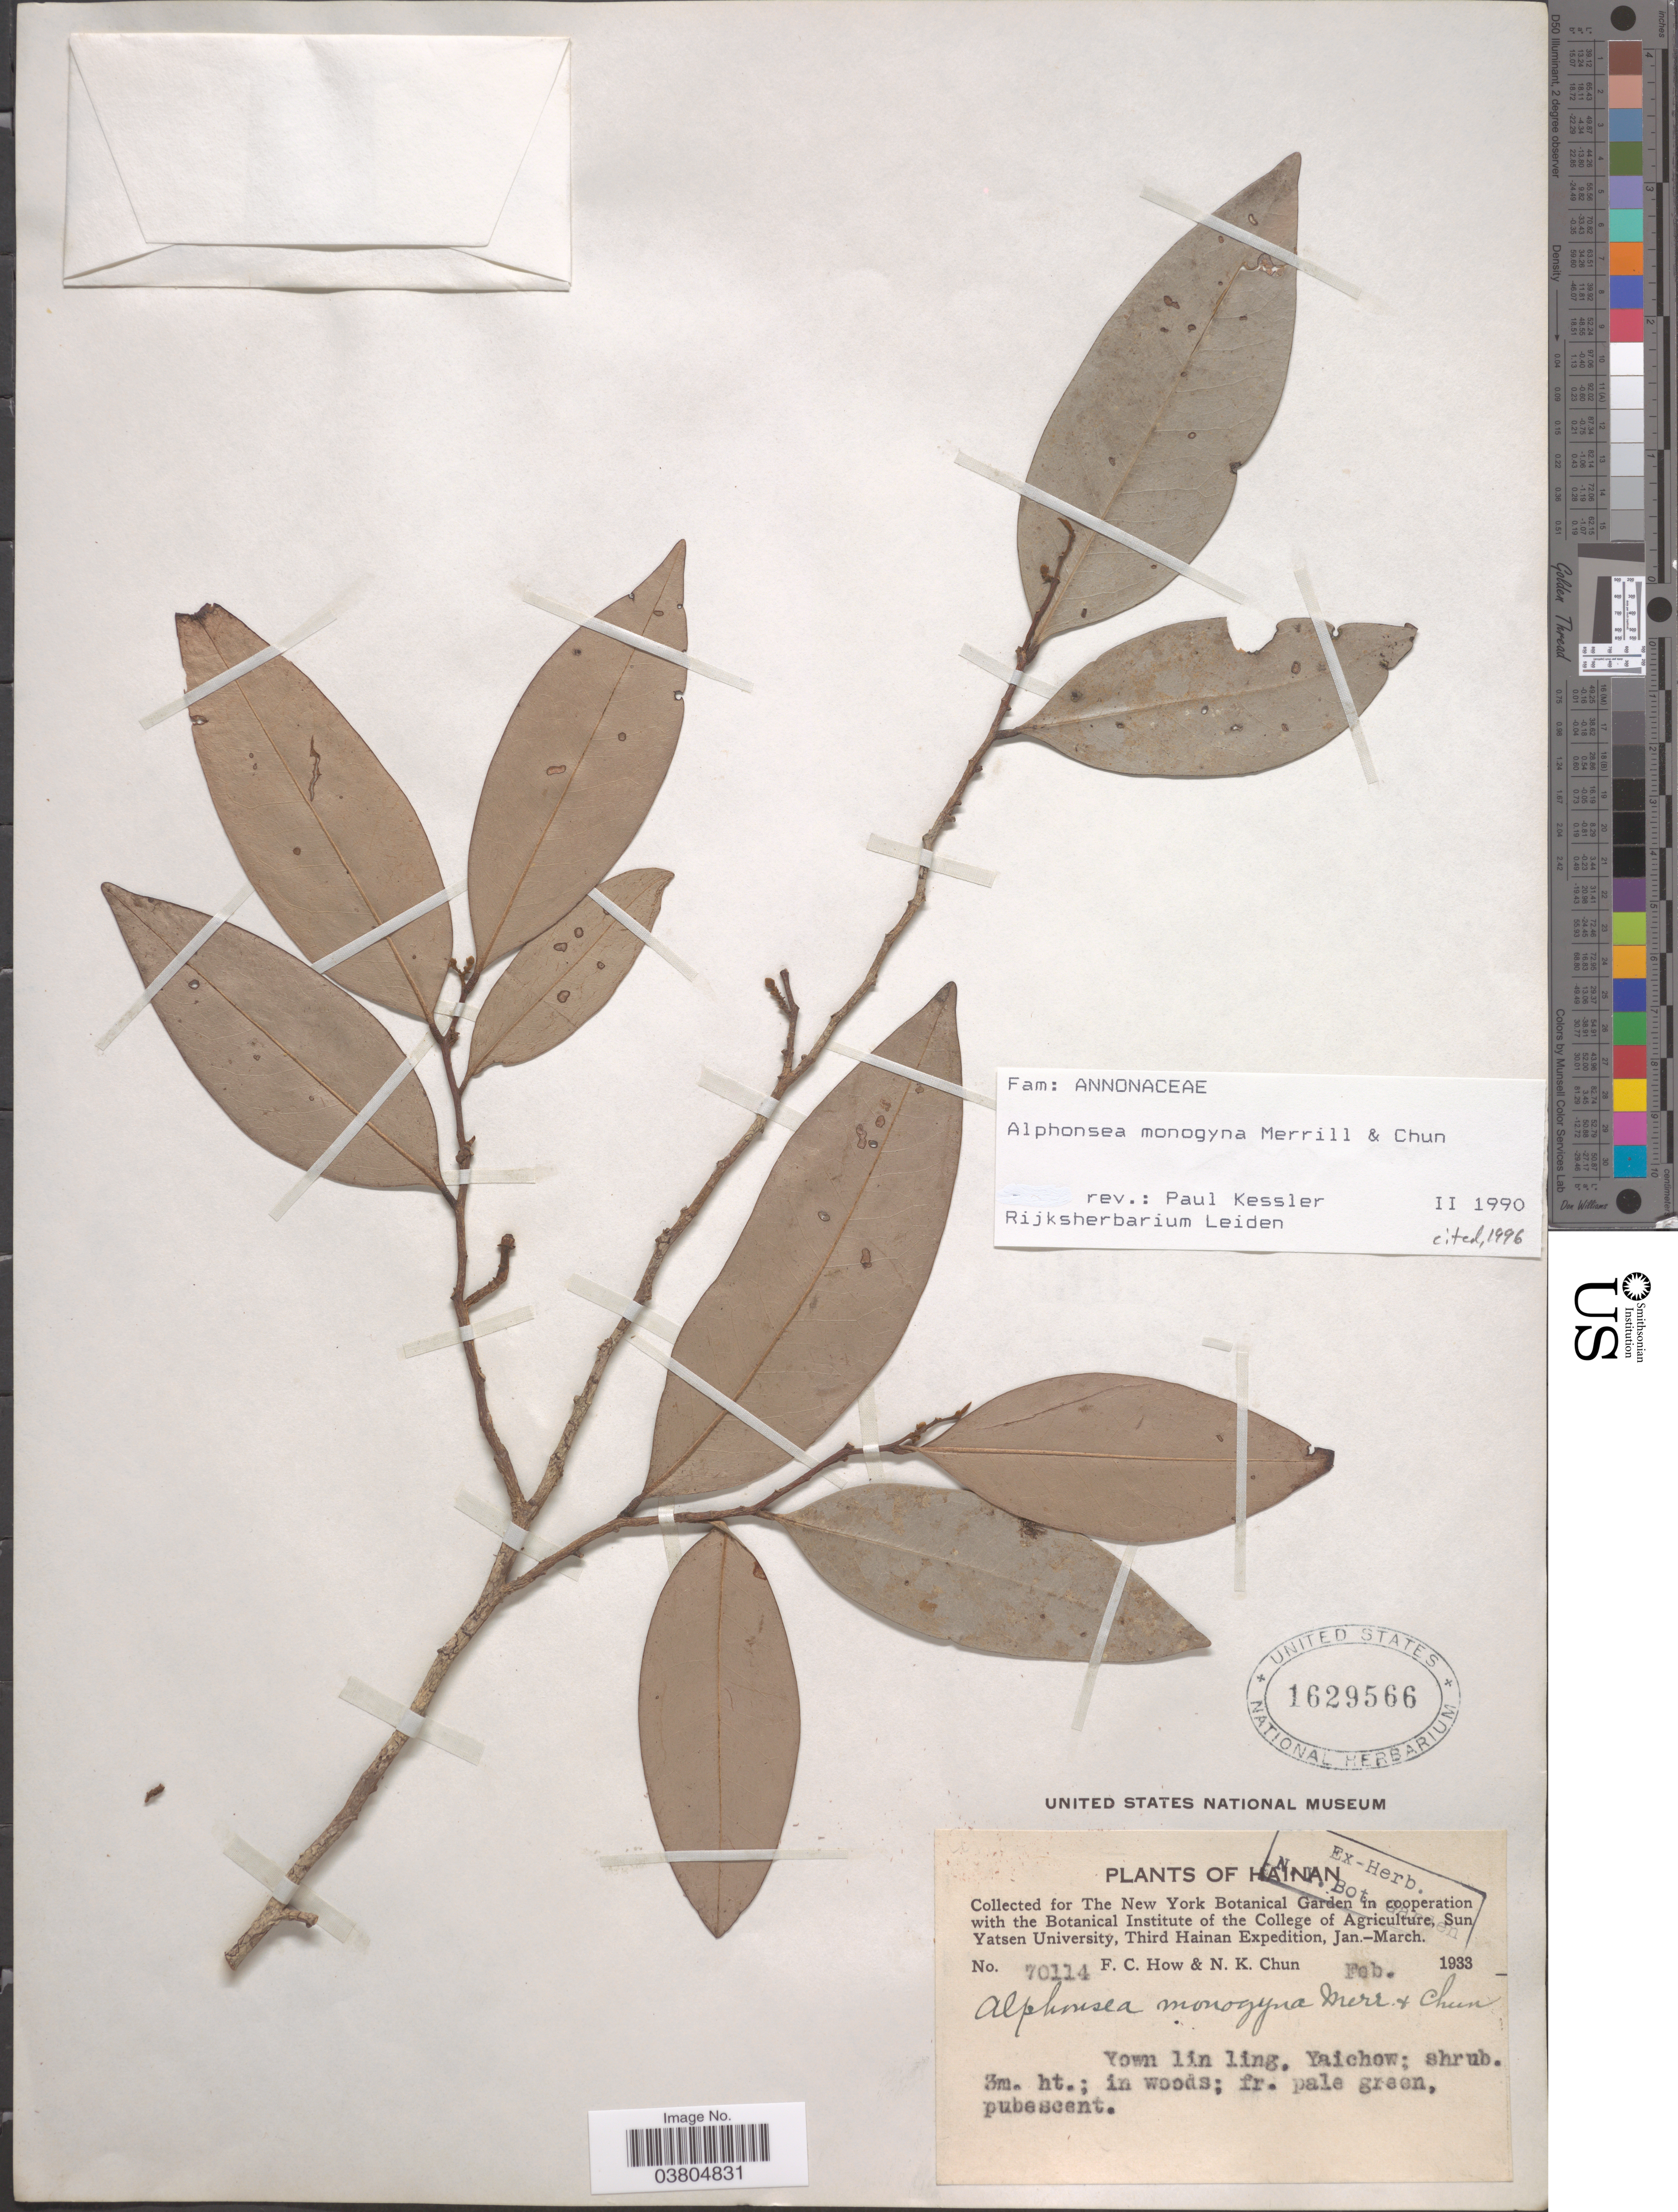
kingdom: Plantae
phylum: Tracheophyta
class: Magnoliopsida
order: Magnoliales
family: Annonaceae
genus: Alphonsea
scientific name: Alphonsea monogyna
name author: Merr. & Chun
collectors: F. C. How & N. K. Chun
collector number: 70114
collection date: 1933-02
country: China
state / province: Hainan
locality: Yown lin ling.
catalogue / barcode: US 1629566